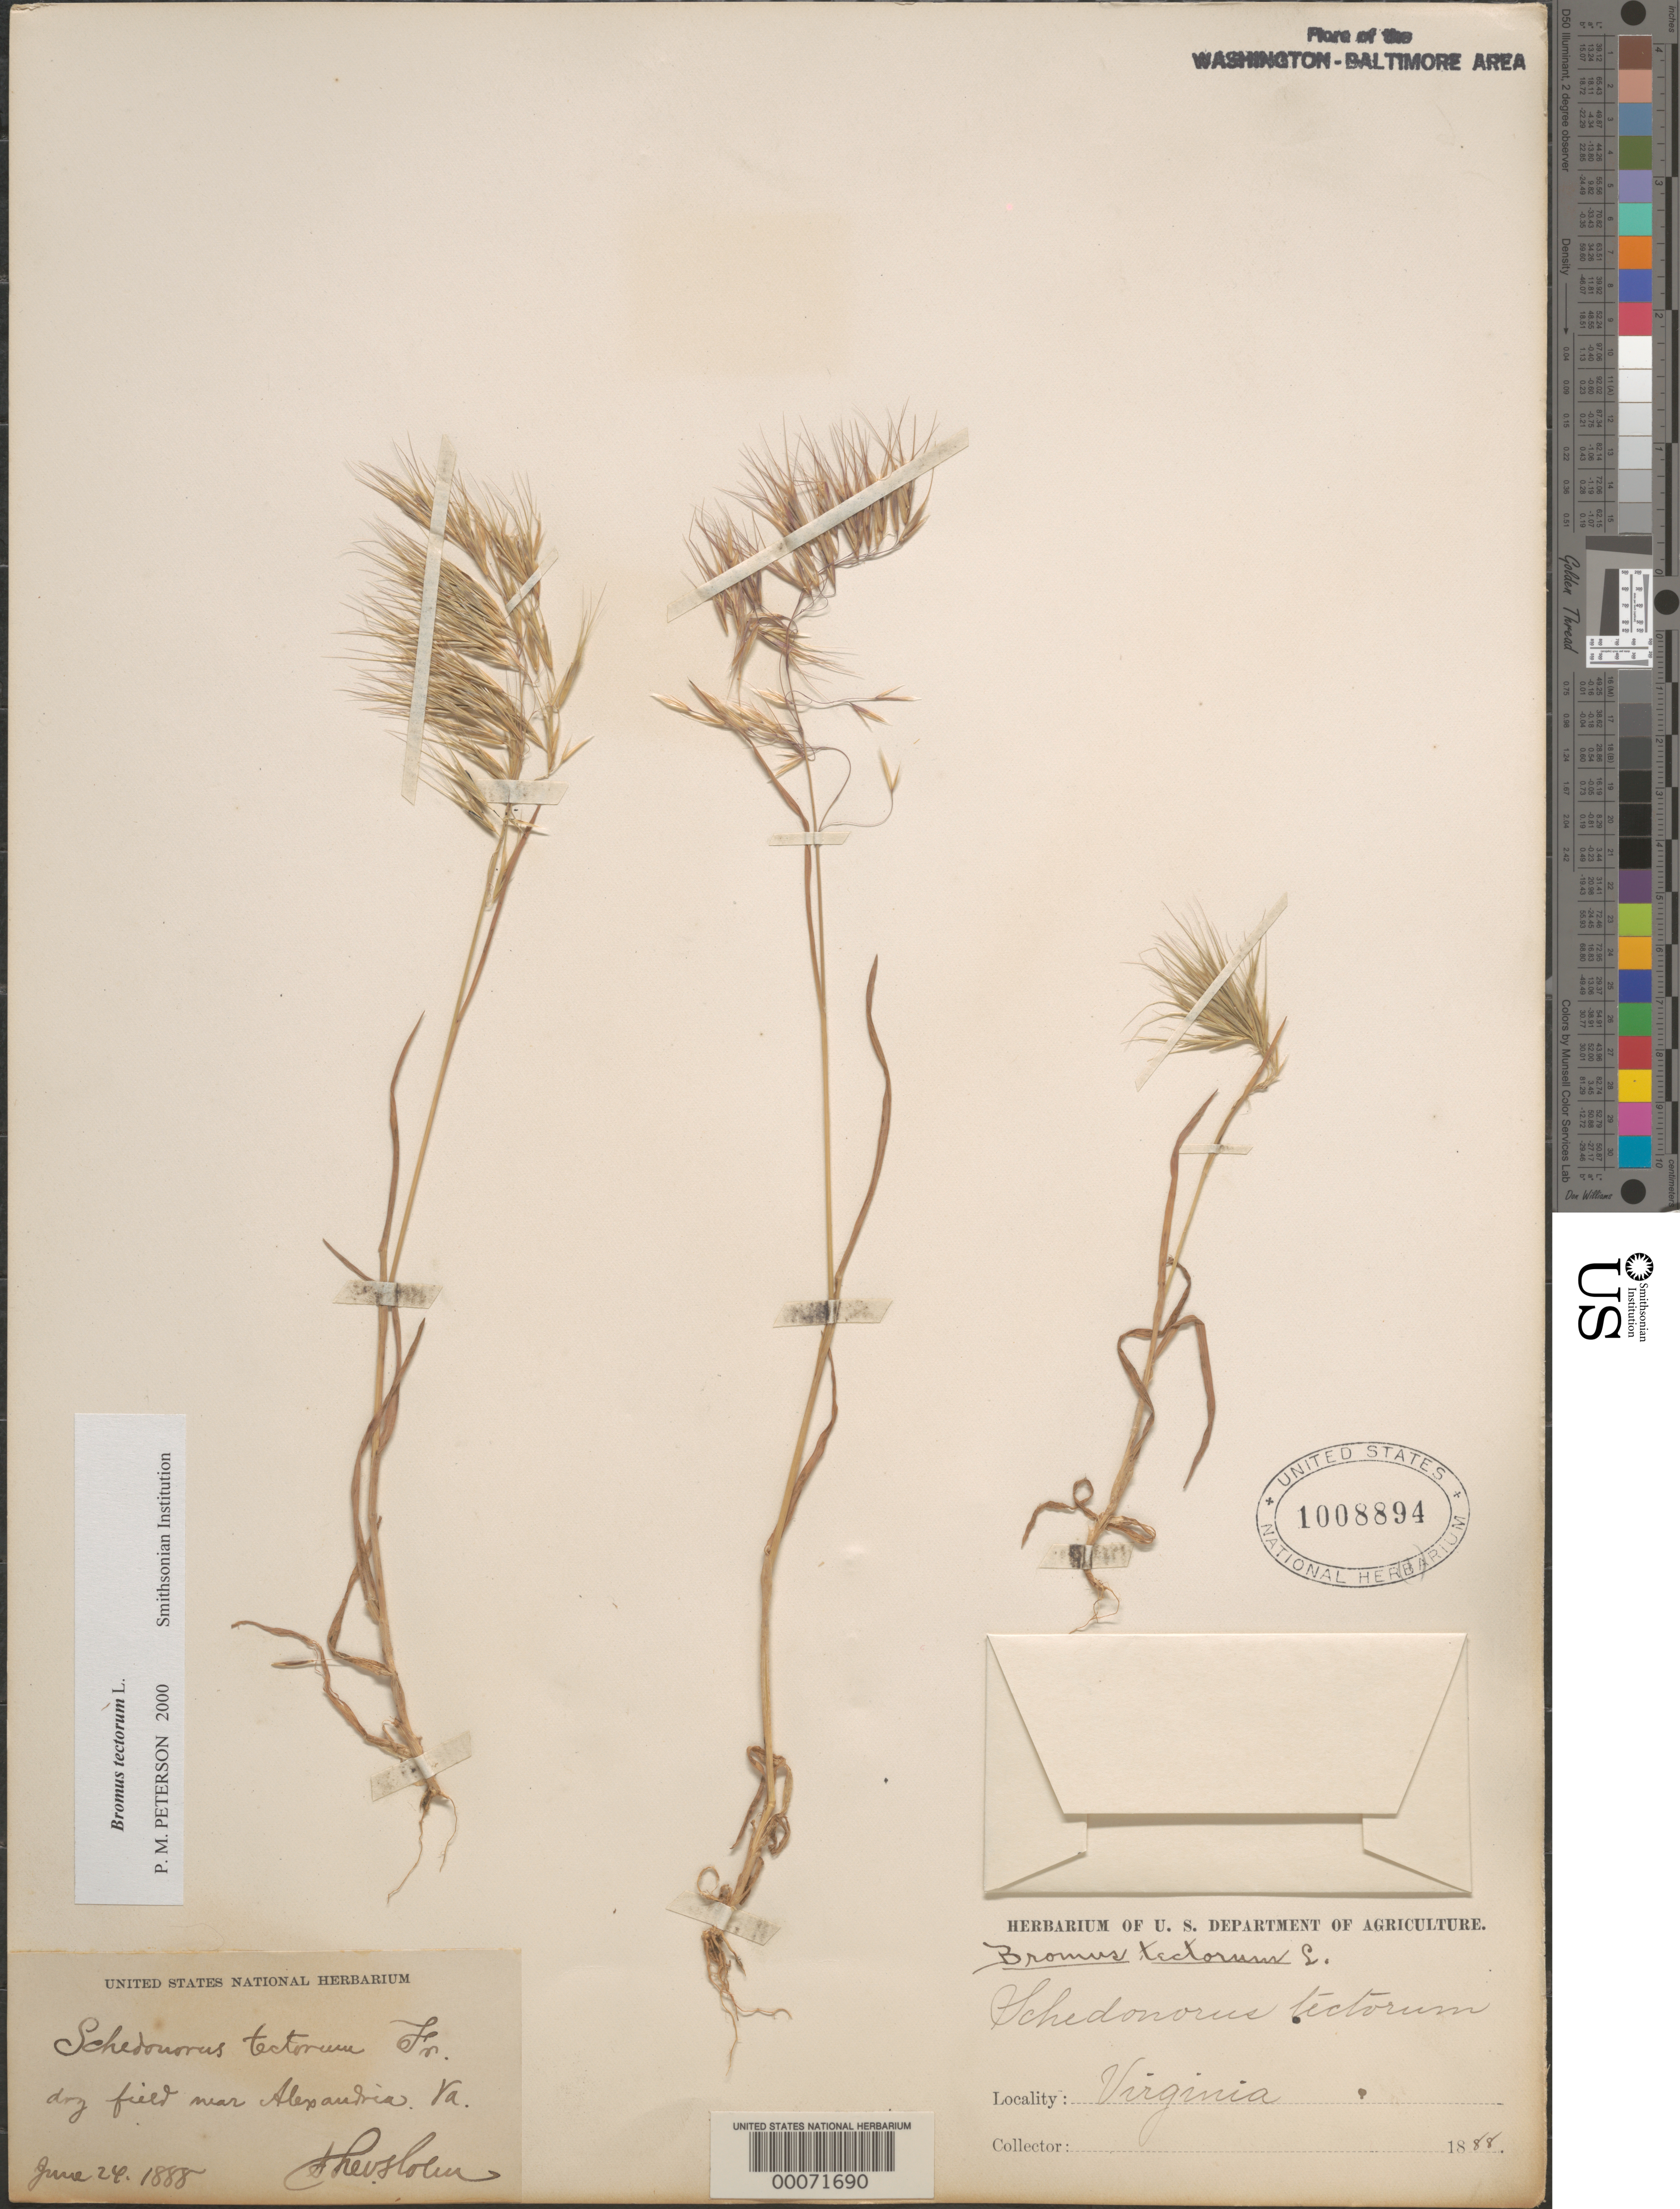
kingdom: Plantae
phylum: Tracheophyta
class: Liliopsida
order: Poales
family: Poaceae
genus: Bromus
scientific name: Bromus tectorum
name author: L.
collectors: -. Shevsloun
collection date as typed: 24 Jun 1888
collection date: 1888-06-24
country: United States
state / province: Virginia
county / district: City of Alexandria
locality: Near Alexandria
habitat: Dry field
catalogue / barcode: US 1008894